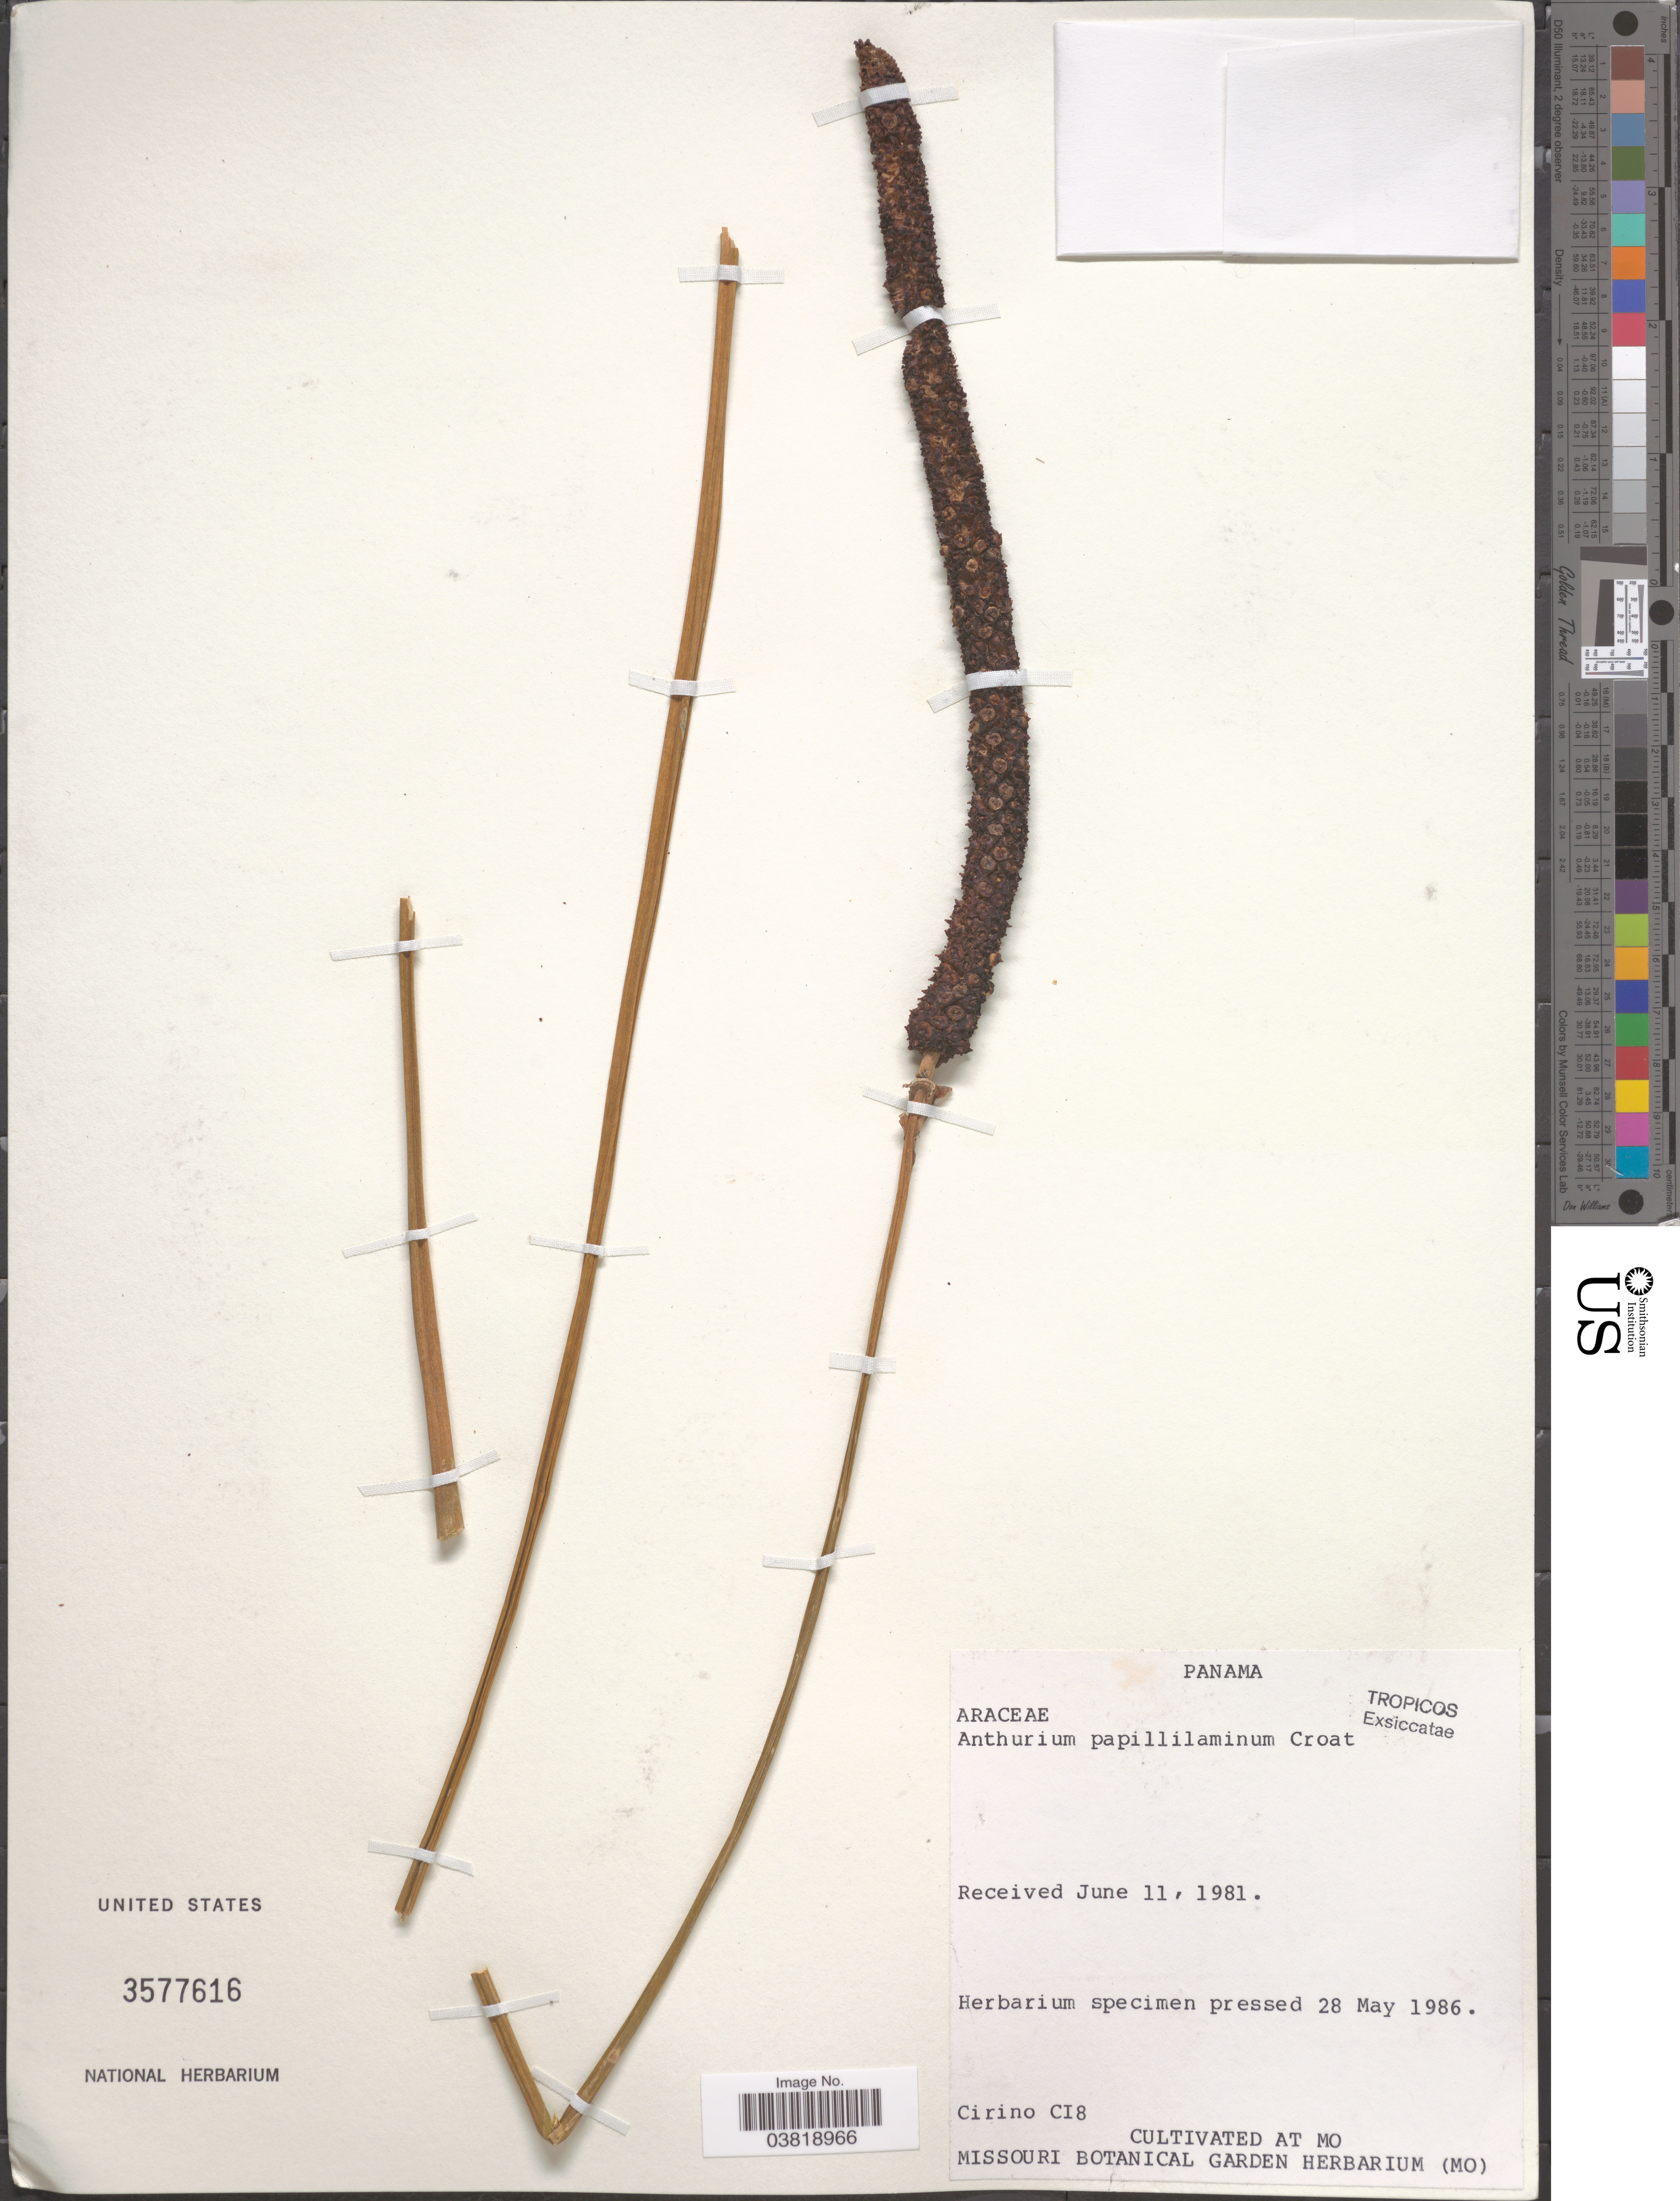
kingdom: Plantae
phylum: Tracheophyta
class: Liliopsida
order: Alismatales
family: Araceae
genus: Anthurium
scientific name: Anthurium papillilaminum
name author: Croat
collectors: Cirino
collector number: C18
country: United States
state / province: Missouri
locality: Missouri Botanical Garden Herbarium.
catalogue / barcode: US 3577616